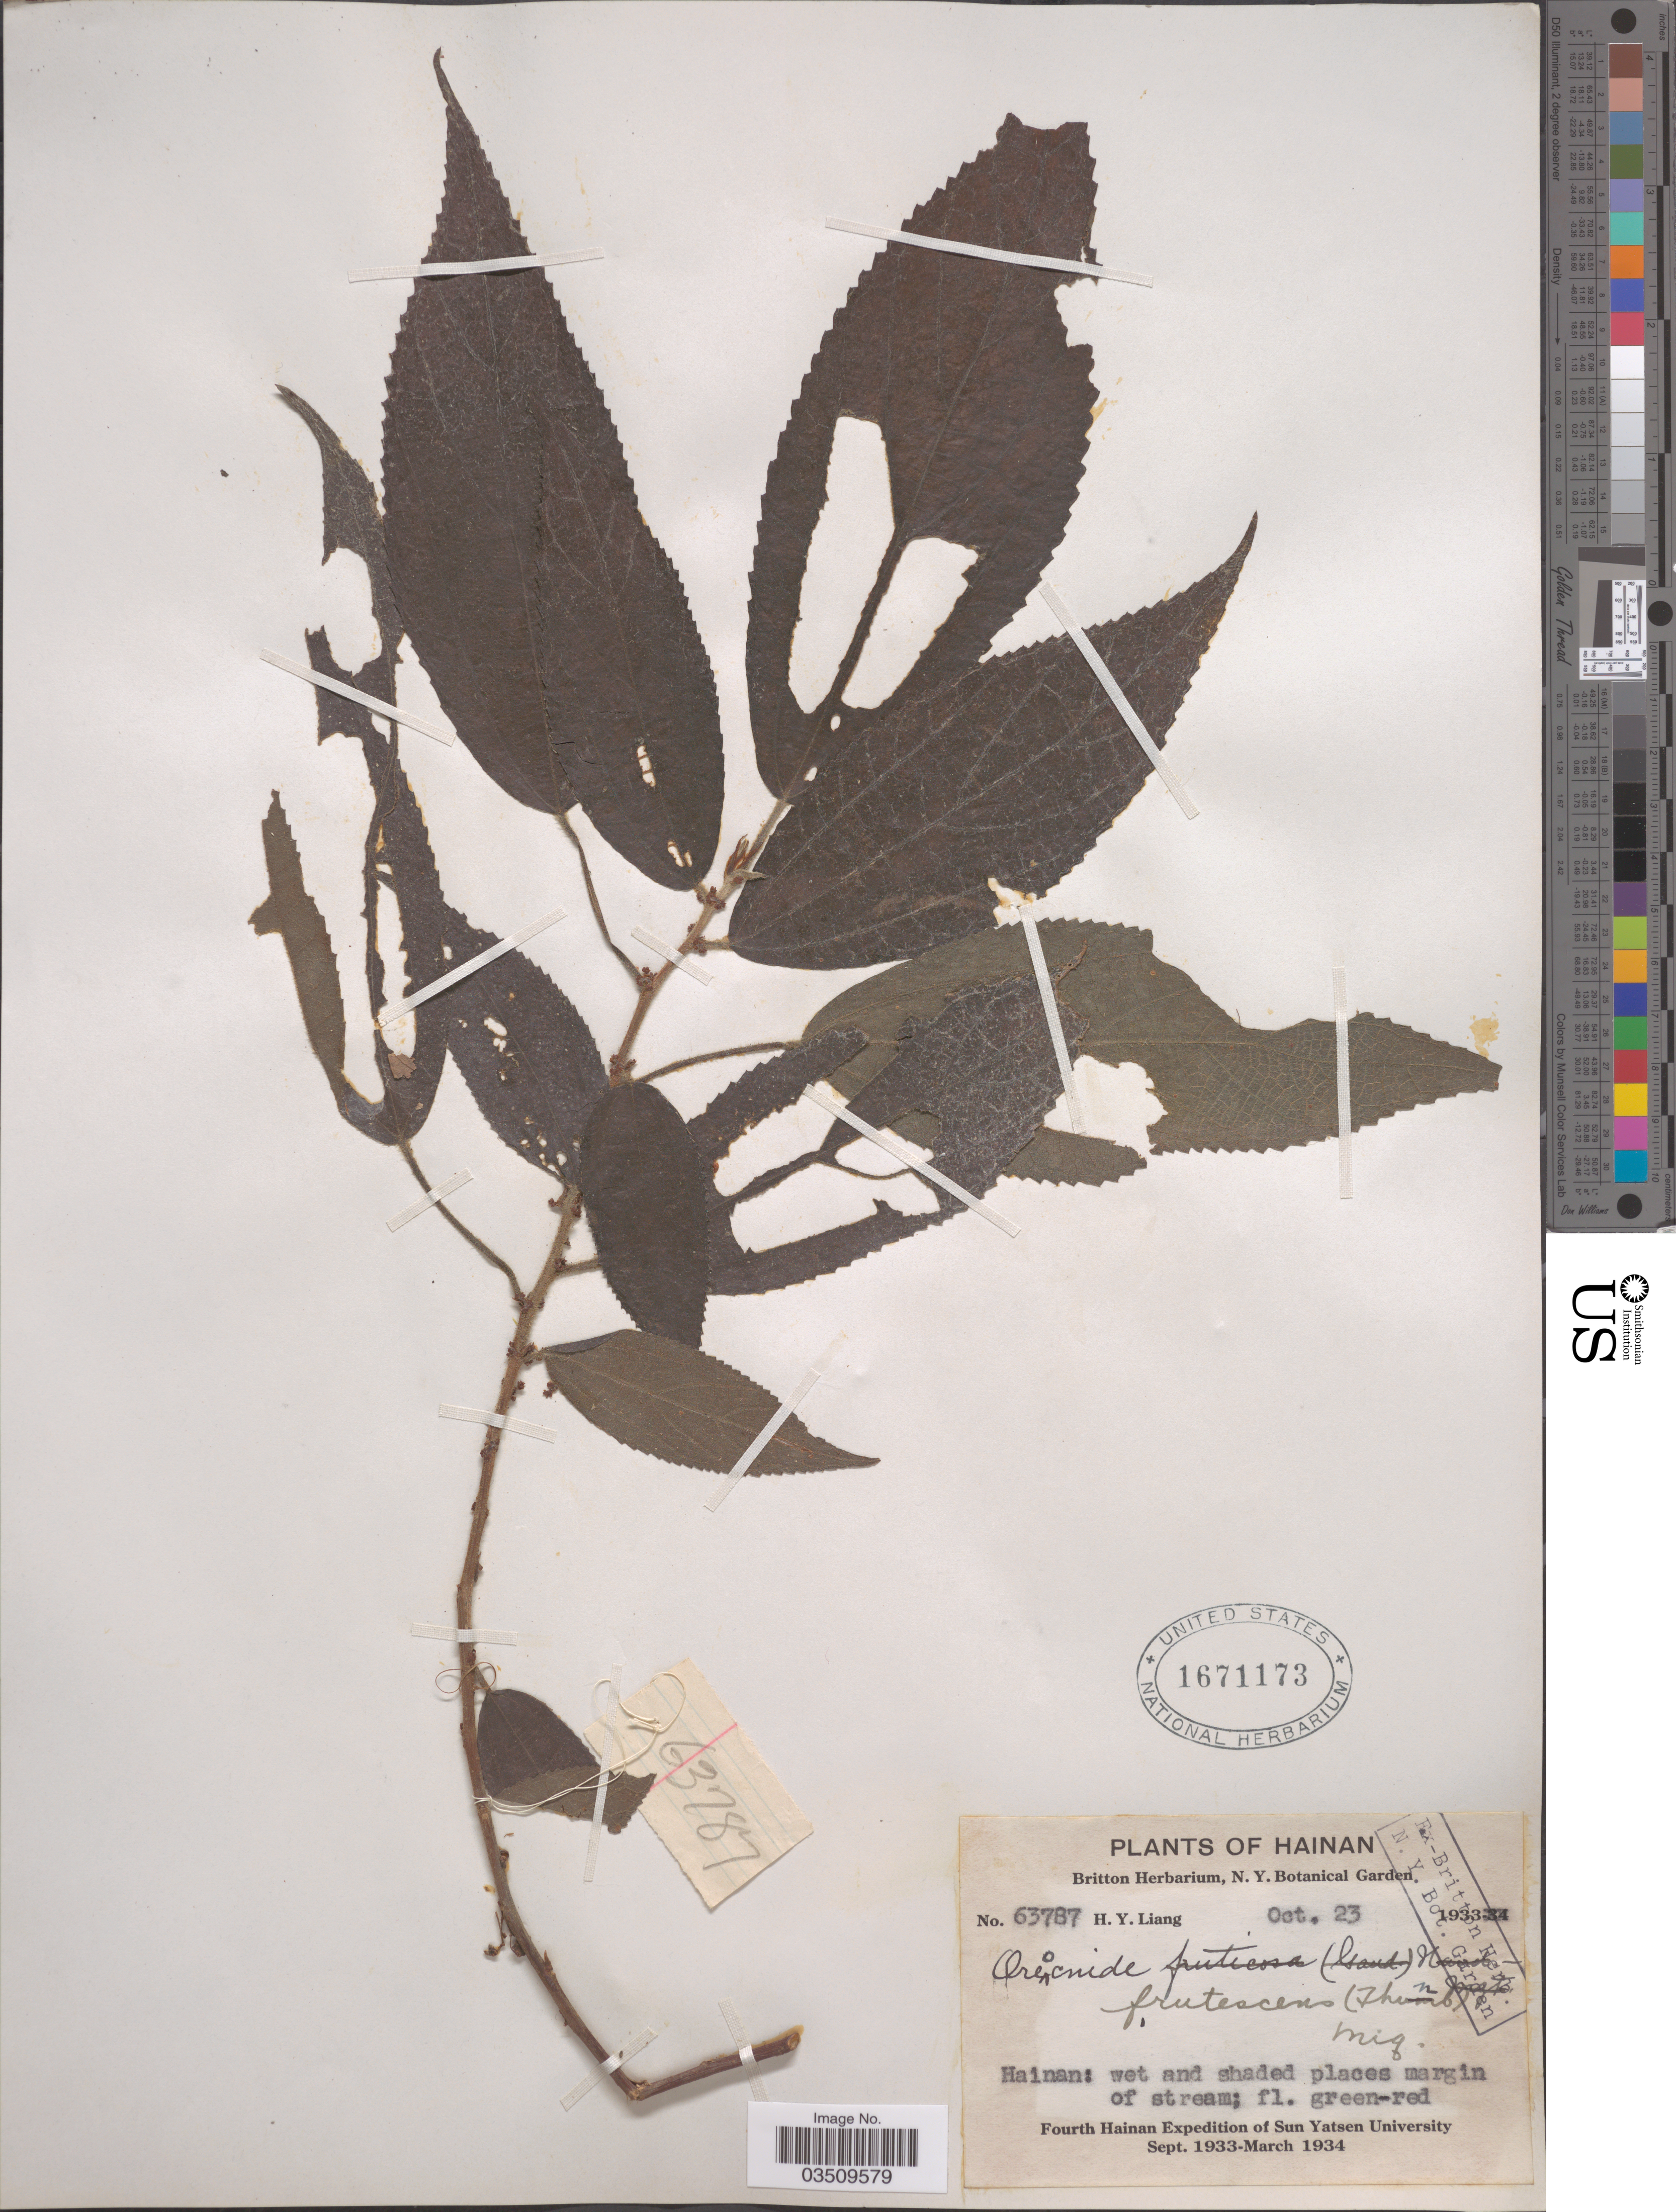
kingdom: Plantae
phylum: Tracheophyta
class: Magnoliopsida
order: Rosales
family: Urticaceae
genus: Oreocnide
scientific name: Oreocnide frutescens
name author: (Thunb.) Miq.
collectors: H. Y. Liang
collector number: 63787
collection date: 1933-10-23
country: China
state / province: Hainan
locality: Wet and shaded places margin of stream.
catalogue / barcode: US 1671173